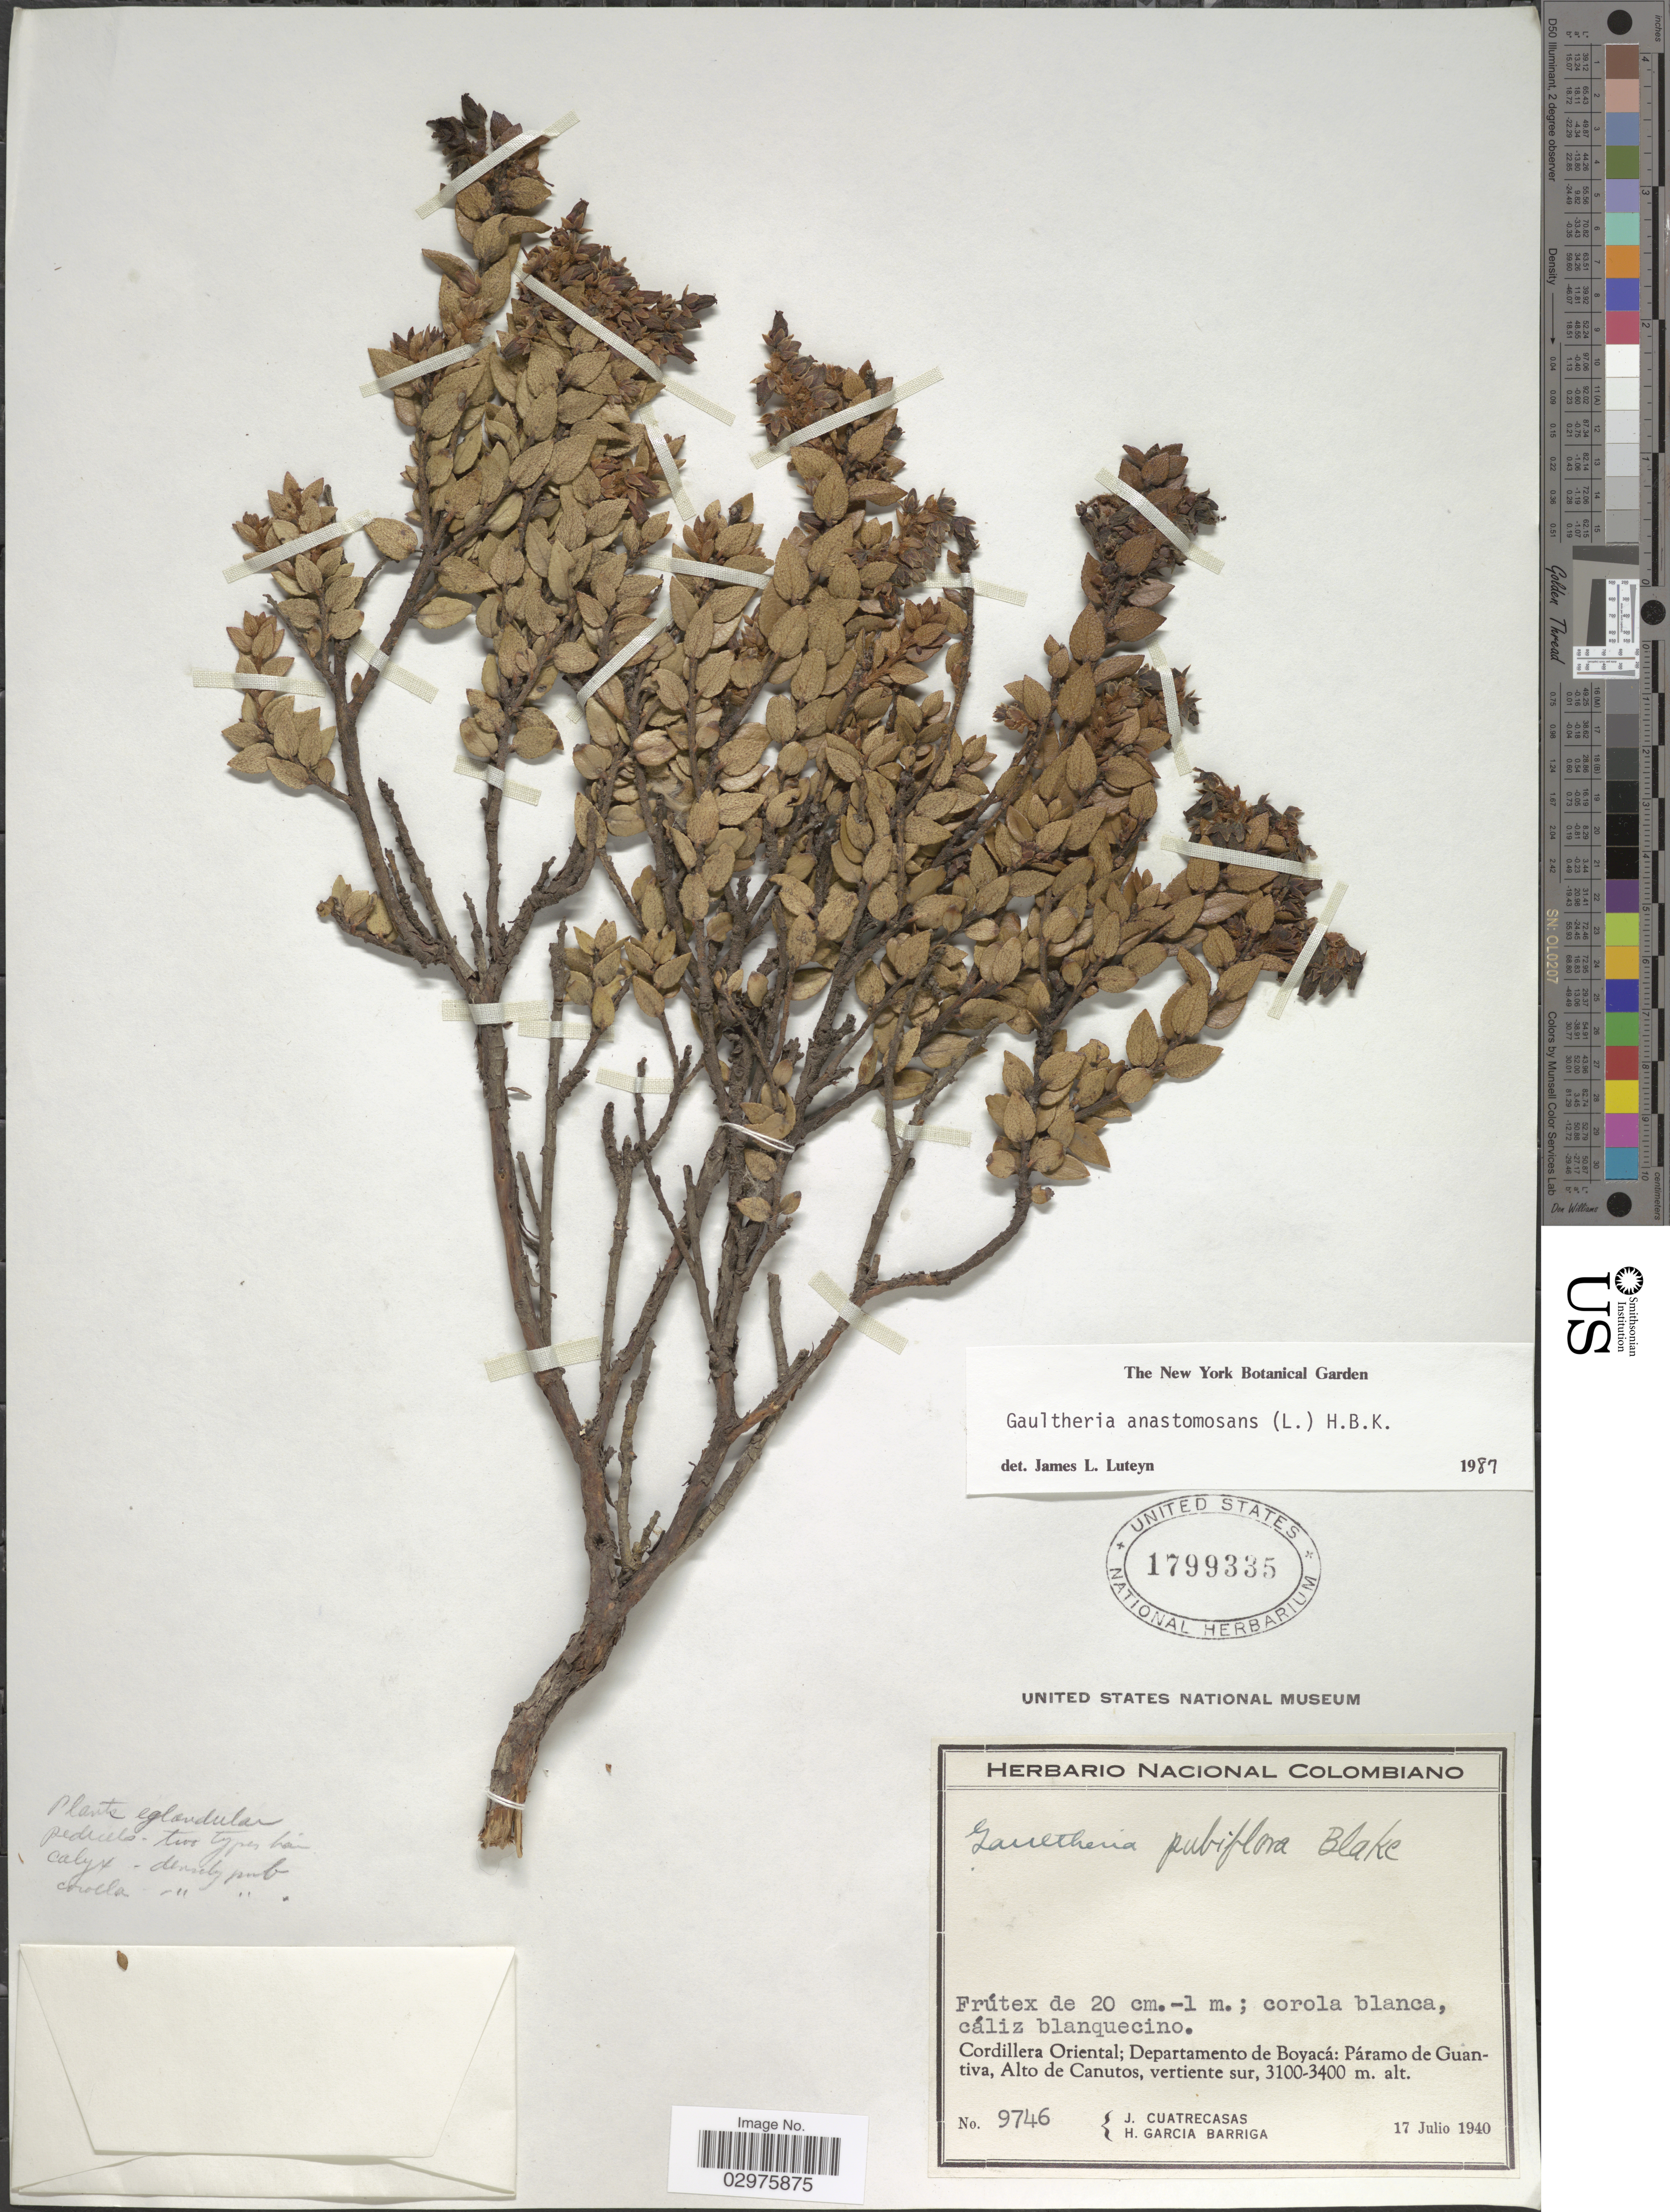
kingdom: Plantae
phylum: Tracheophyta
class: Magnoliopsida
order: Ericales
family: Ericaceae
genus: Gaultheria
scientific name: Gaultheria anastomosans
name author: (L. f.) Kunth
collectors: J. Cuatrecasas & H. García Barriga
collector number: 9746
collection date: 1940-07-17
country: Colombia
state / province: Boyacá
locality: Cordillera Oriental; Departamento de Boyacá: Páramo de Guantiva, Alto de Canutos.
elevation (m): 3100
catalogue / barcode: US 1799335